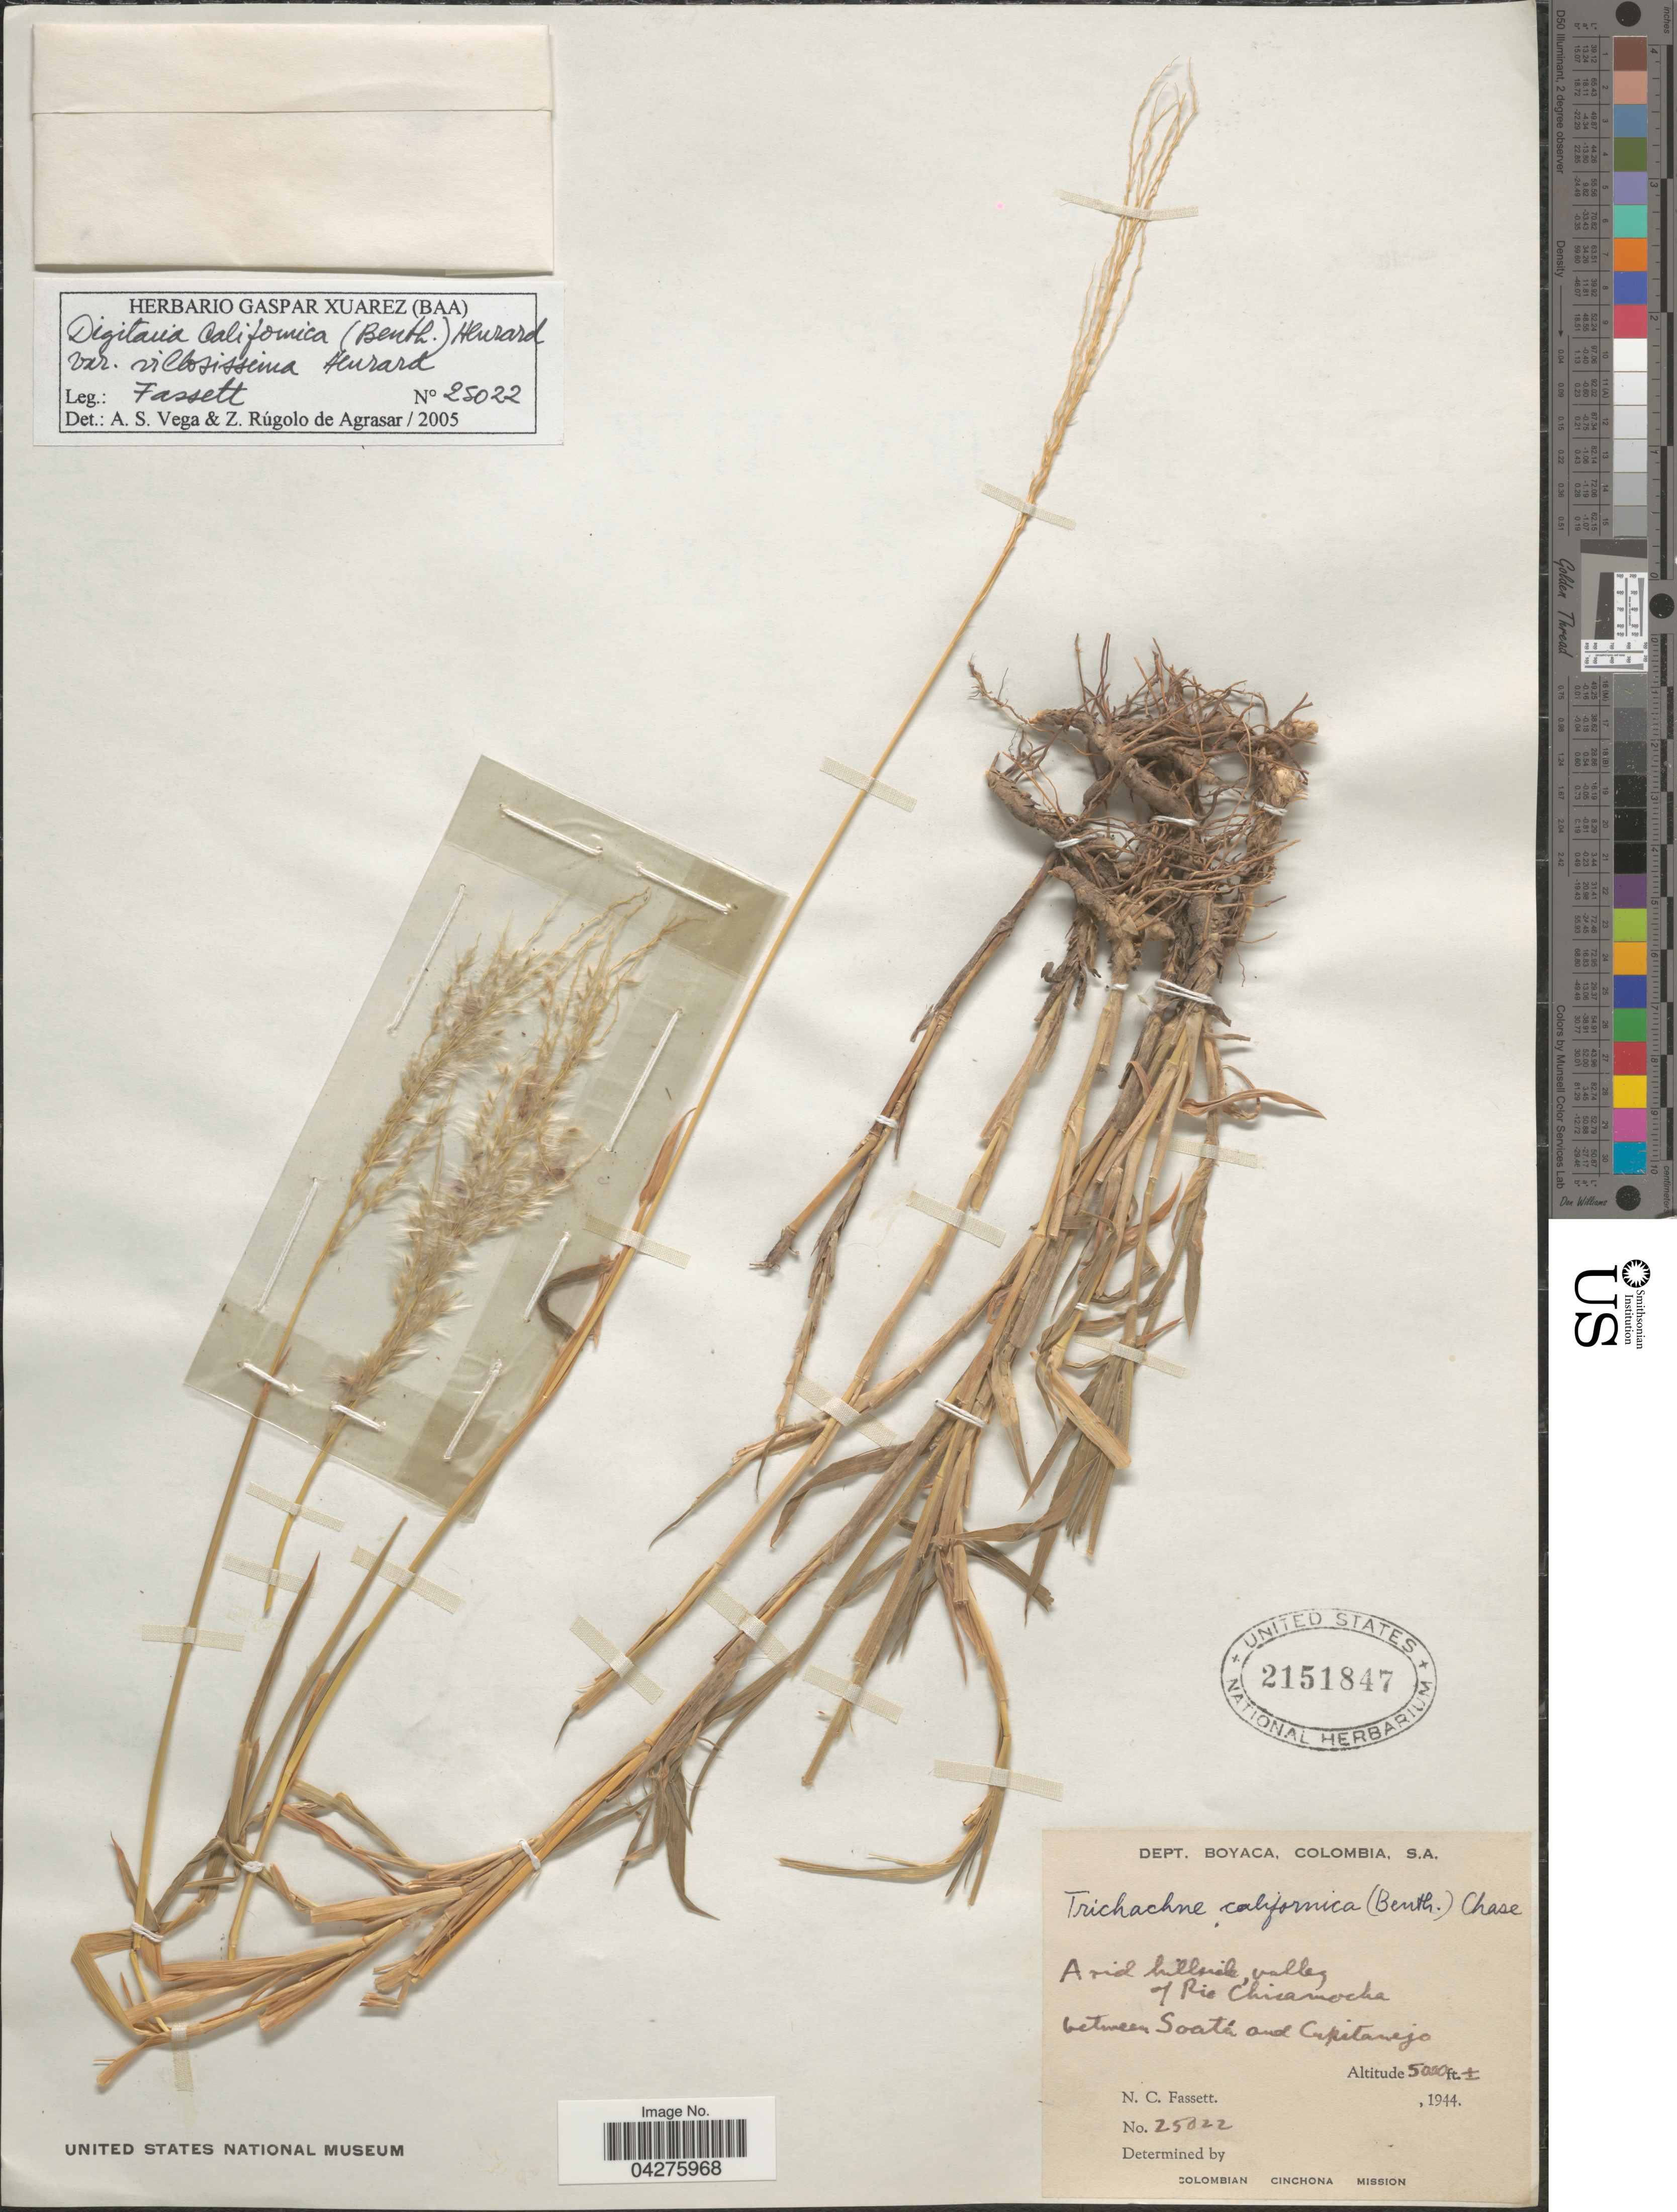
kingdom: Plantae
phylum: Tracheophyta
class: Liliopsida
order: Poales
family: Poaceae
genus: Digitaria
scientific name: Digitaria californica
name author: (Benth.) Henr.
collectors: N. C. Fassett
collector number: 25022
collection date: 1944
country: Colombia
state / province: Boyacá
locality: Dept. Boyaca. Arid hillside, valley of Rio Chicamocha between Soatá and Capitanejo.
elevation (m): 1533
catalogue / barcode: US 2151847